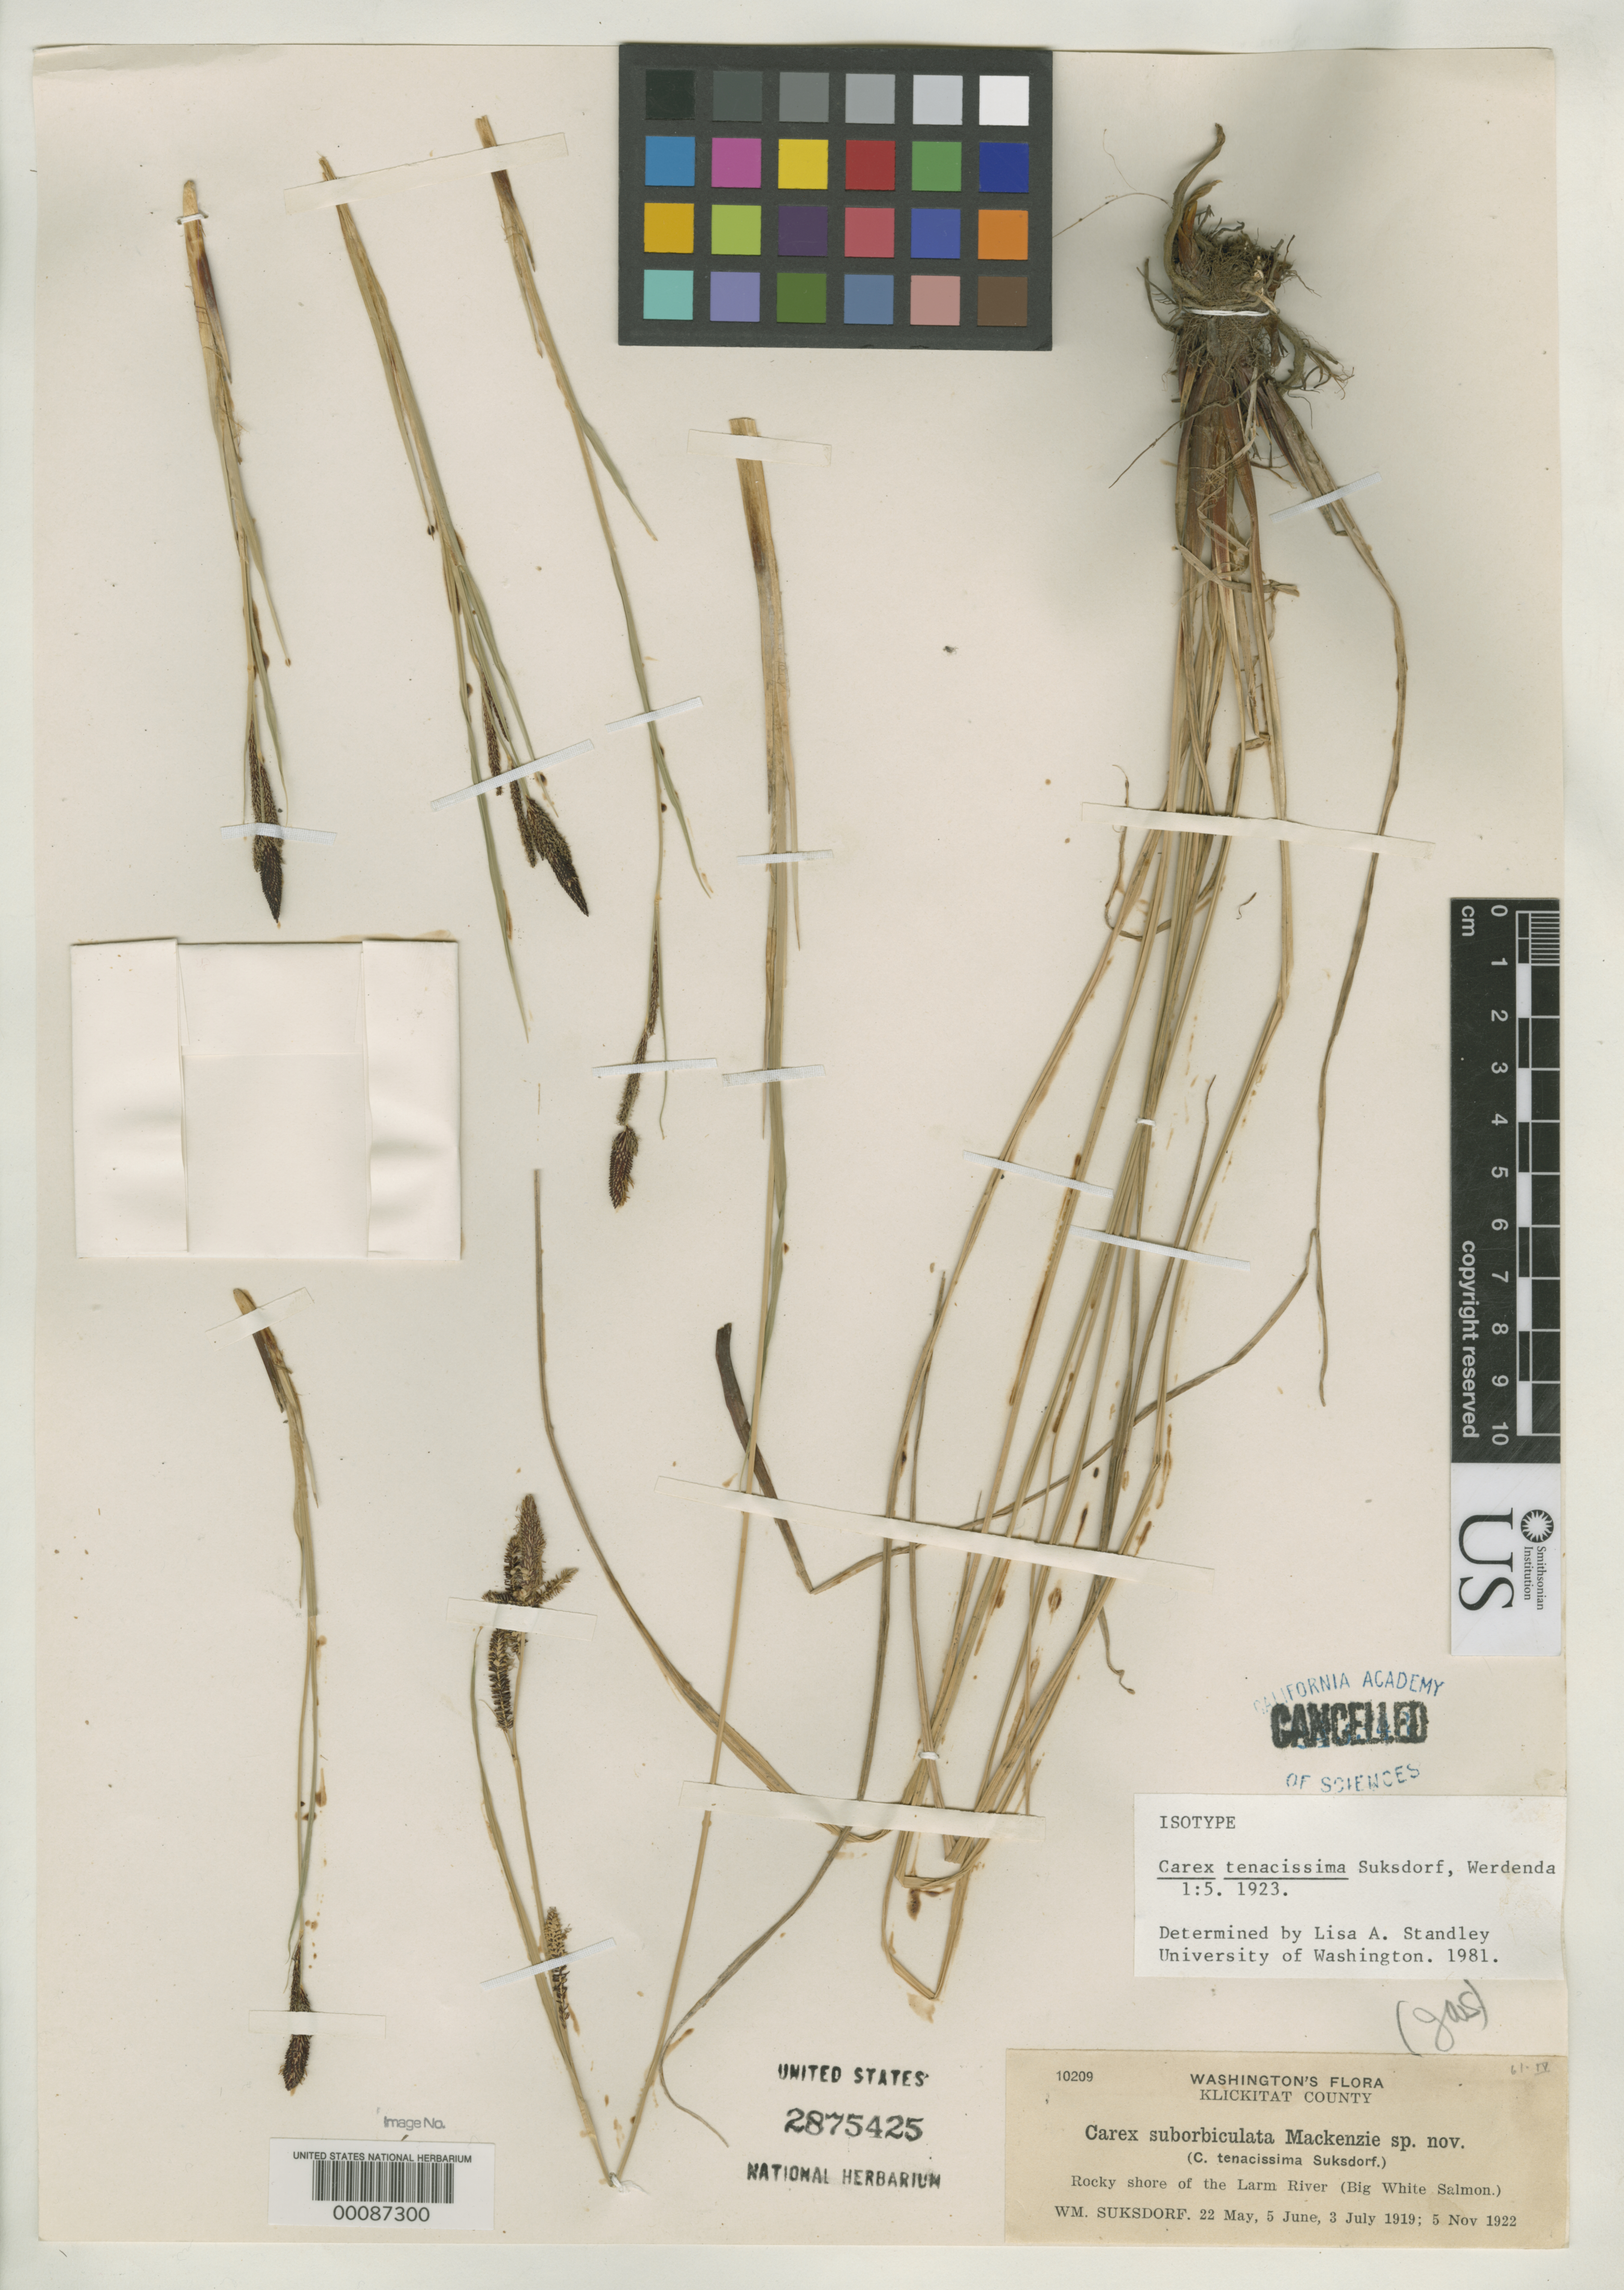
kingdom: Plantae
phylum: Tracheophyta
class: Liliopsida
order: Poales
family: Cyperaceae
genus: Carex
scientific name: Carex tenacissima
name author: Suksd.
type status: Isotype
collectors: W. N. Suksdorf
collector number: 10209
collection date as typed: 22 May 1922 and 05 Jun 1922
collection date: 1922-05-22,1922-06-05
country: United States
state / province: Washington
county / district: Klickitat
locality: Larm River (Big White Salmon).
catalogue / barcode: US 2875425-2